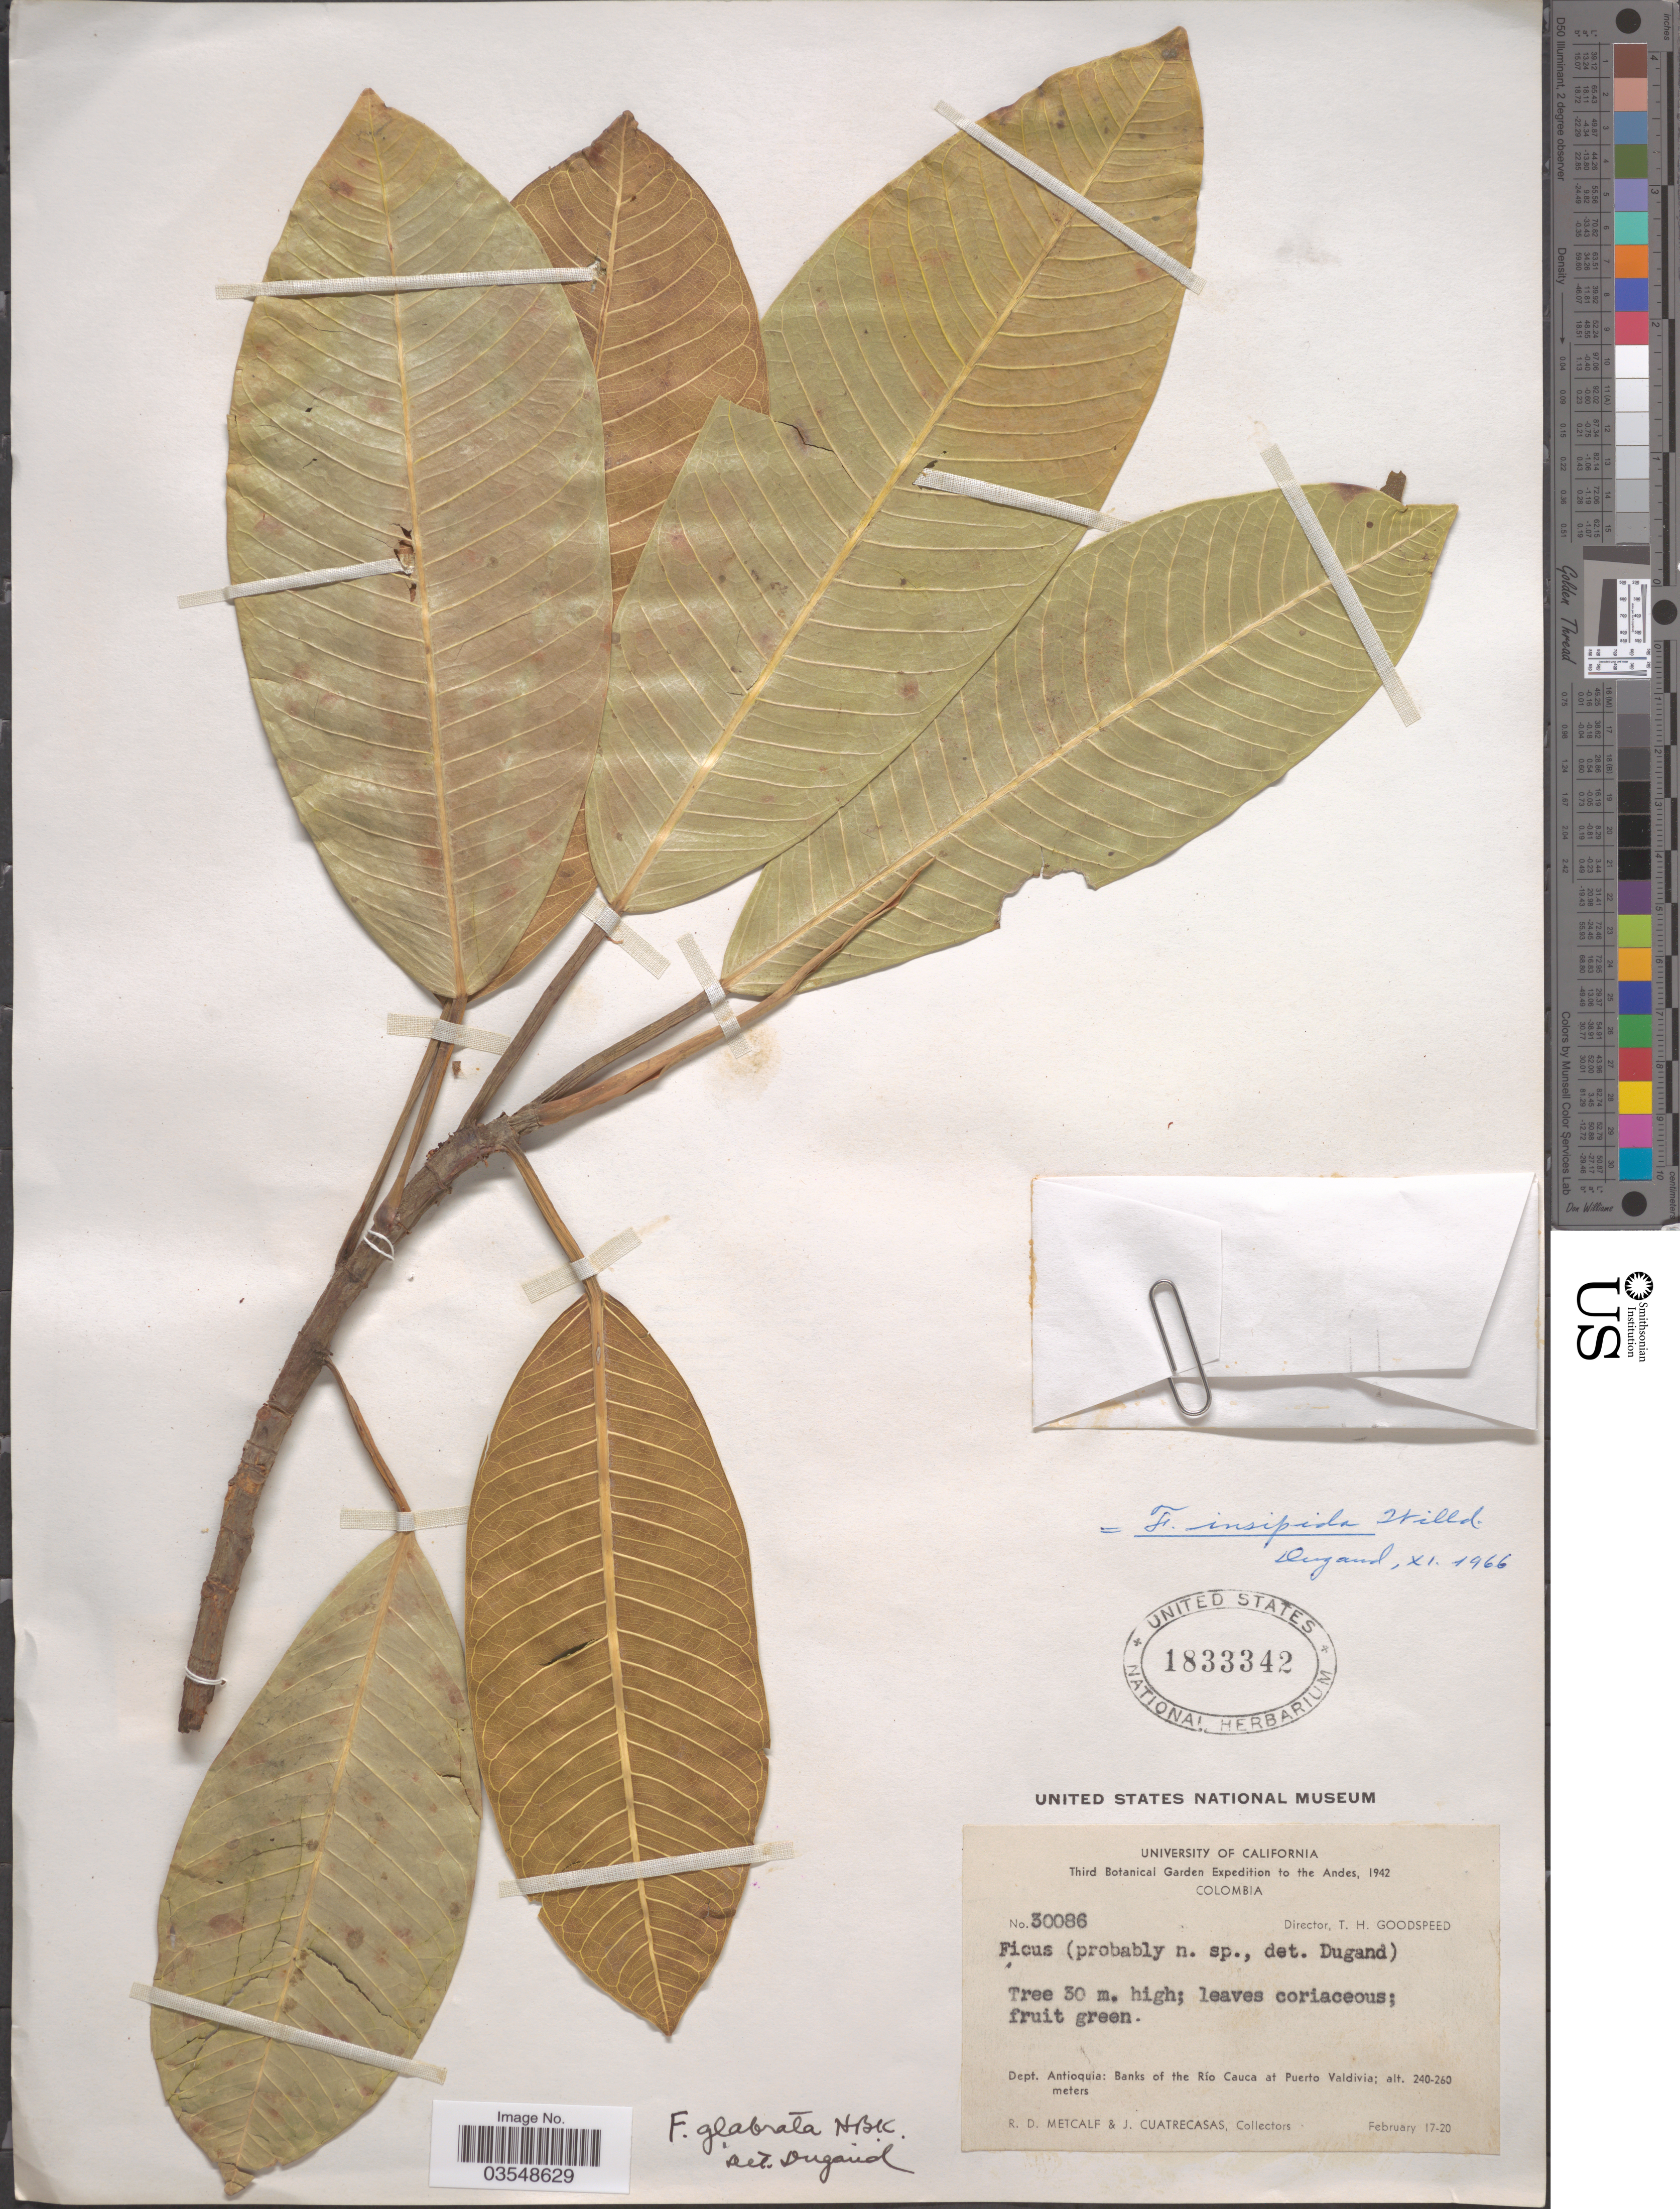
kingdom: Plantae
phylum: Tracheophyta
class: Magnoliopsida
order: Rosales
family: Moraceae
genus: Ficus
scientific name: Ficus insipida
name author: Willd.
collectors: R. D. Metcalf & J. Cuatrecasas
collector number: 30086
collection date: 1942-02-17/1942-02-20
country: Colombia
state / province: Antioquia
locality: Andes. Dept. Antioquia: Banks of the Río Cauca at Puerto Valdivia.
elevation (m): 240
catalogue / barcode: US 1833342